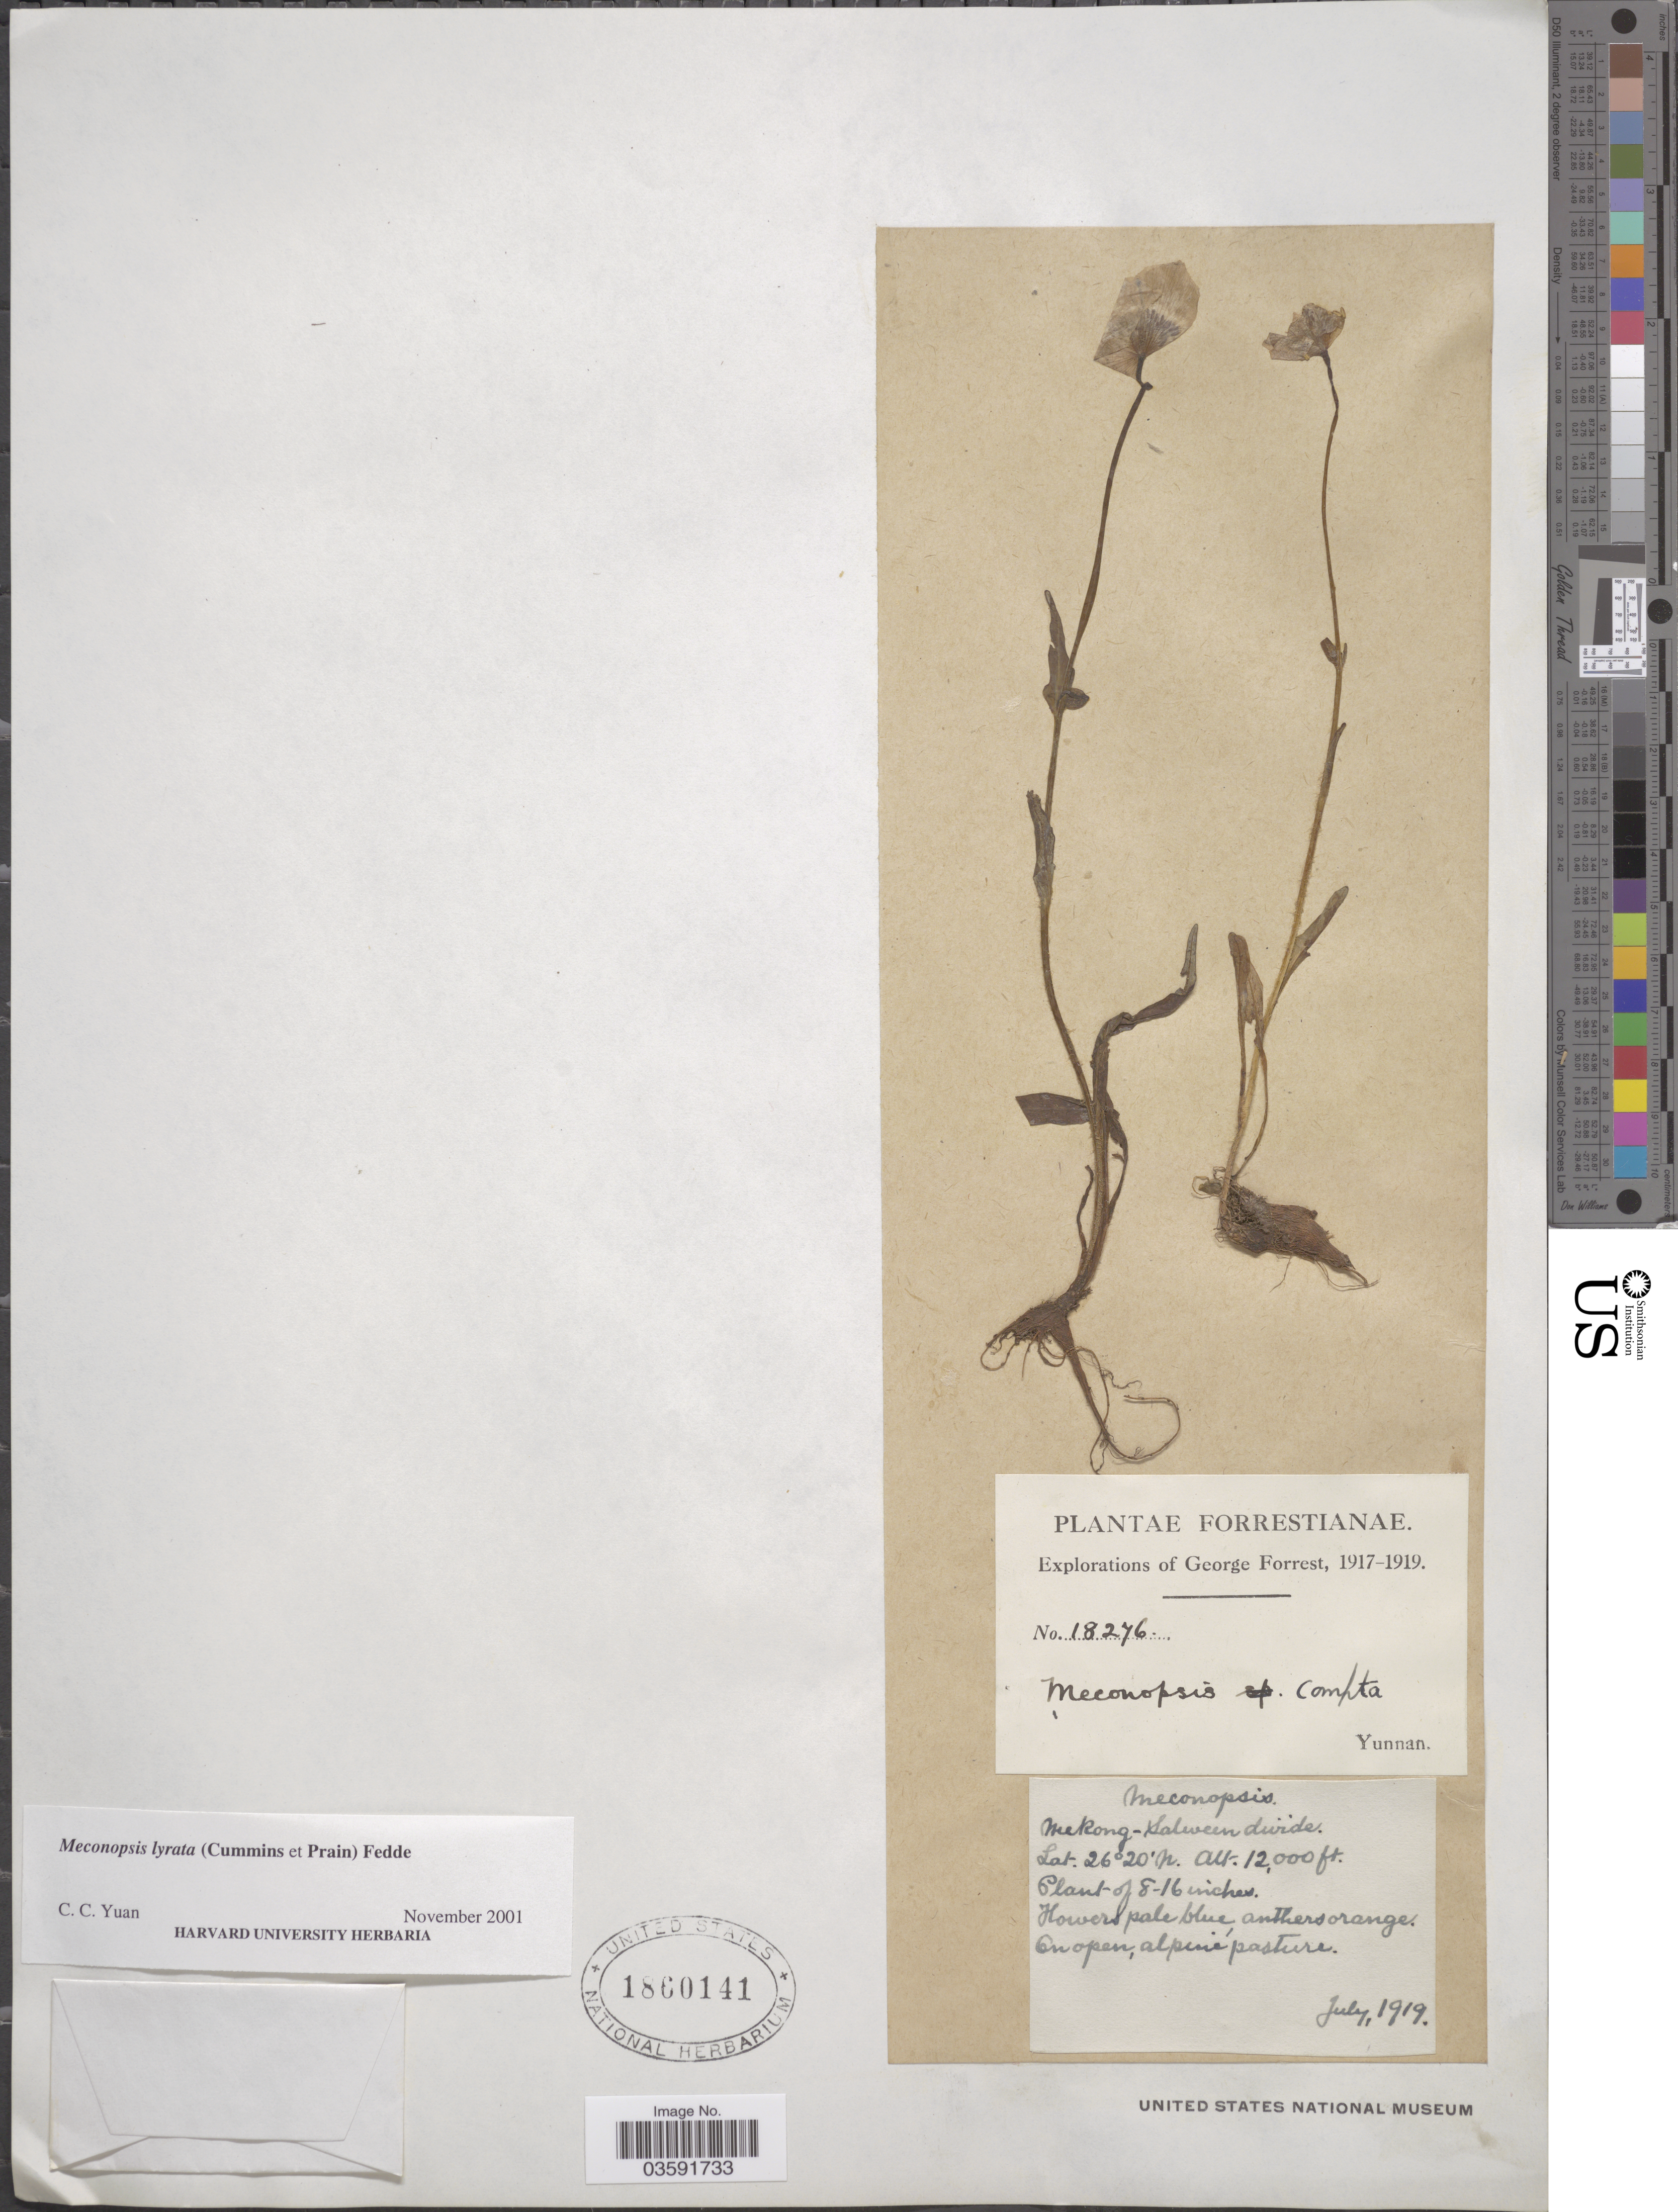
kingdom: Plantae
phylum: Tracheophyta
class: Magnoliopsida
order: Ranunculales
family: Papaveraceae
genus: Meconopsis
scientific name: Meconopsis lyrata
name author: Fedde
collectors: G. Forrest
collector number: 18276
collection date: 1919-07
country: China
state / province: Yunnan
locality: Mekong-Salween divide.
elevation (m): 3658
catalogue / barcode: US 1860141